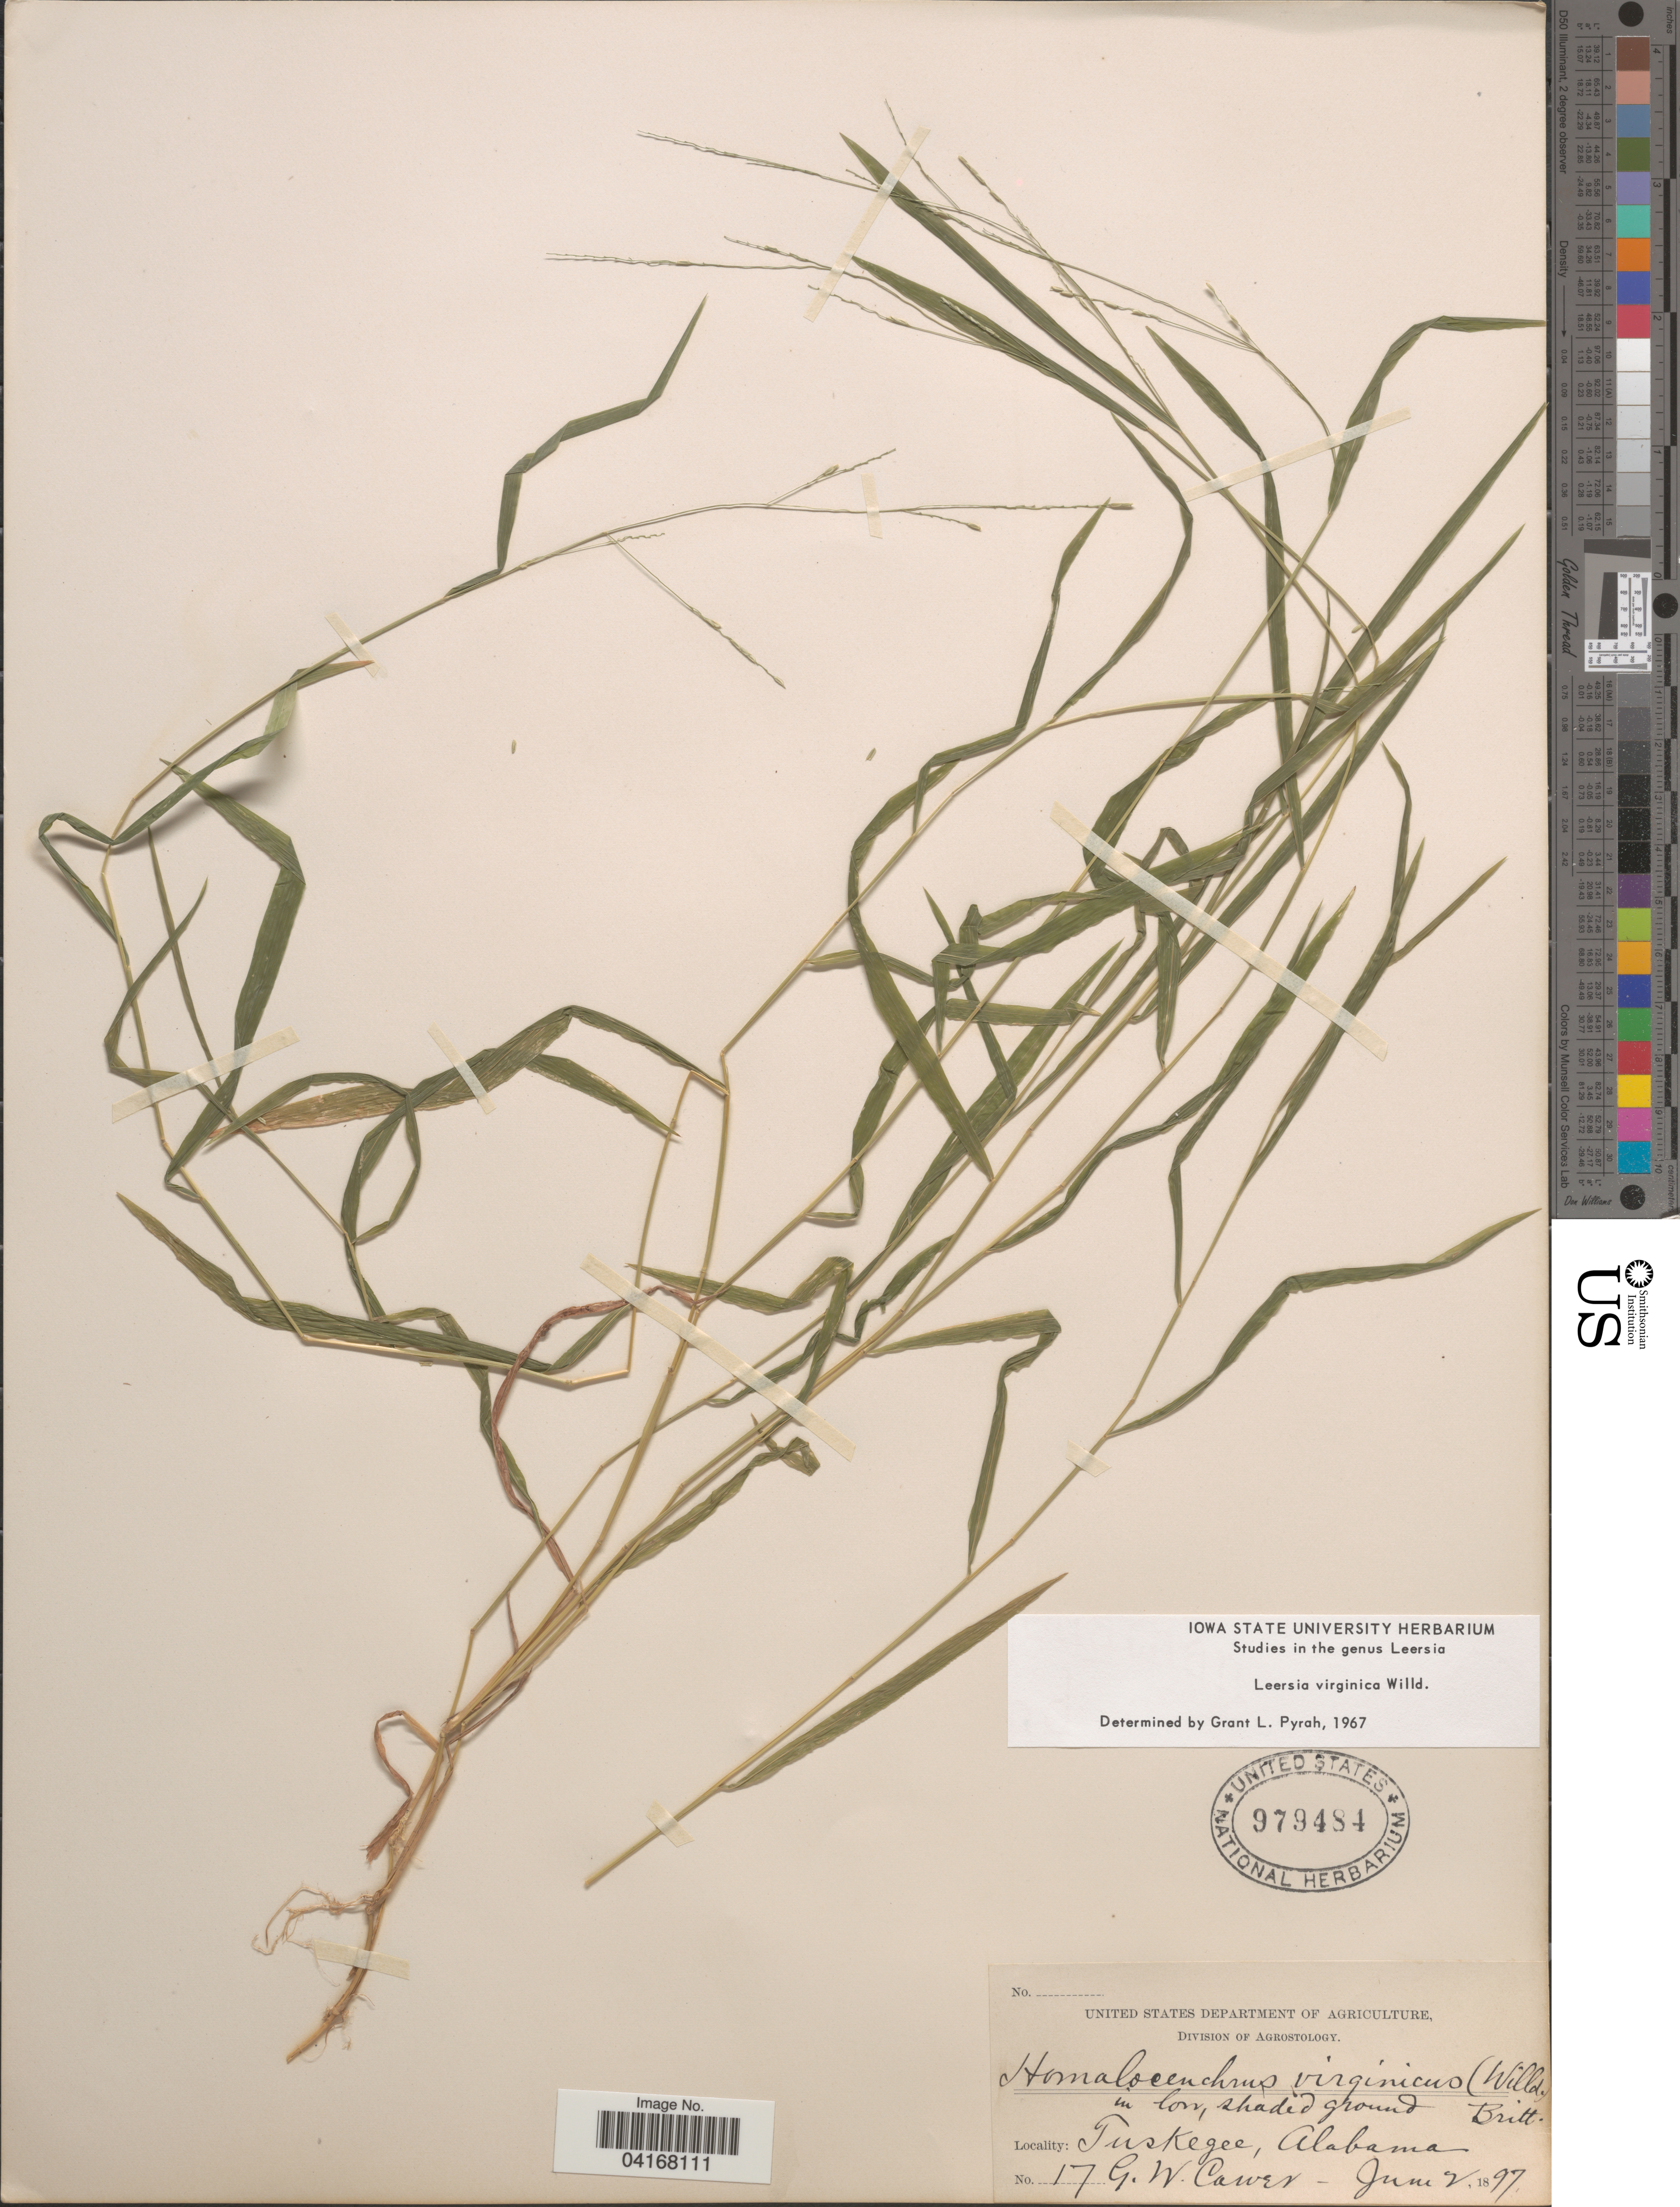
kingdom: Plantae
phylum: Tracheophyta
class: Liliopsida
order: Poales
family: Poaceae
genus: Leersia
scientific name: Leersia virginica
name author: Willd.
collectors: G. Carver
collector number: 17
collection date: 1897-06-02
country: United States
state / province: Alabama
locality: Tuskegee.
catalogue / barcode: US 979484